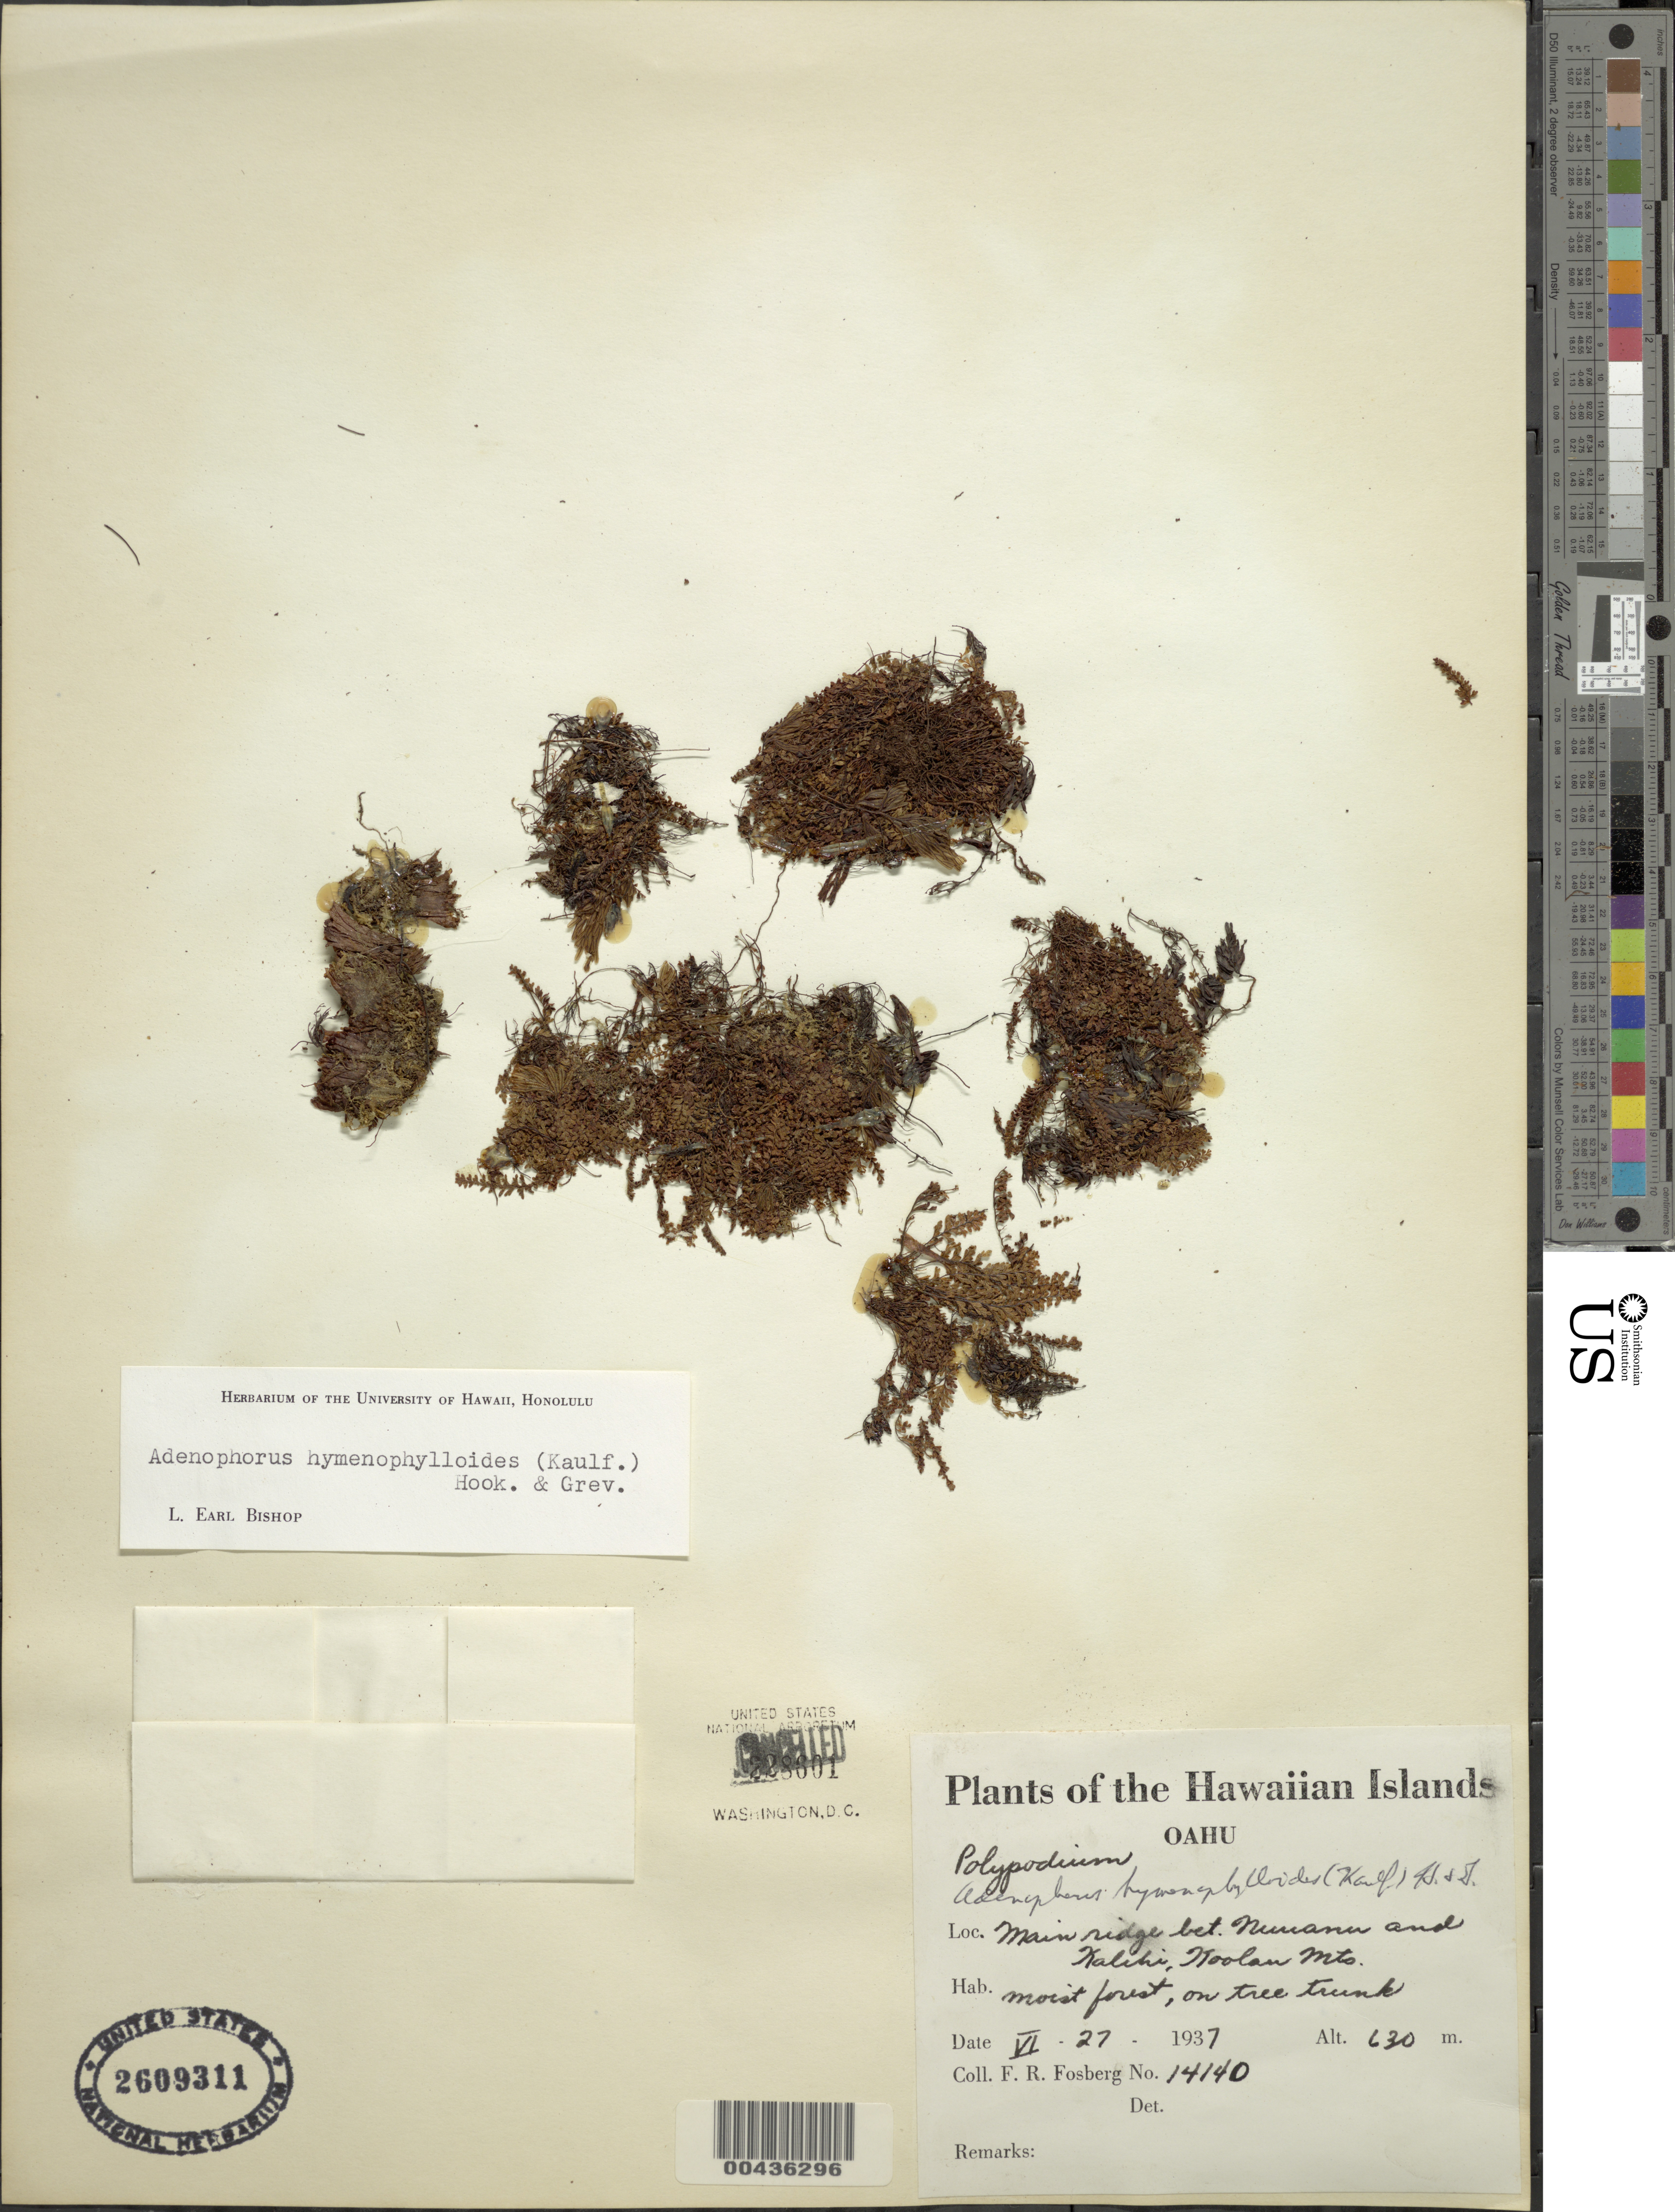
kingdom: Plantae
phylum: Tracheophyta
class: Polypodiopsida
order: Polypodiales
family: Polypodiaceae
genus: Adenophorus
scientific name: Adenophorus hymenophylloides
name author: (Kaulf.) Hook. & Grev.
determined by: Bishop, L. E.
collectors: F. R. Fosberg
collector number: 14140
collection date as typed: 27 Jun 1937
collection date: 1937-06-27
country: United States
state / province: Hawaii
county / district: Honolulu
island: Oahu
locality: Main ridge between Nuuanu and Kalihi, Koolau Mts.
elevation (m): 630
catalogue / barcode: US 2609311